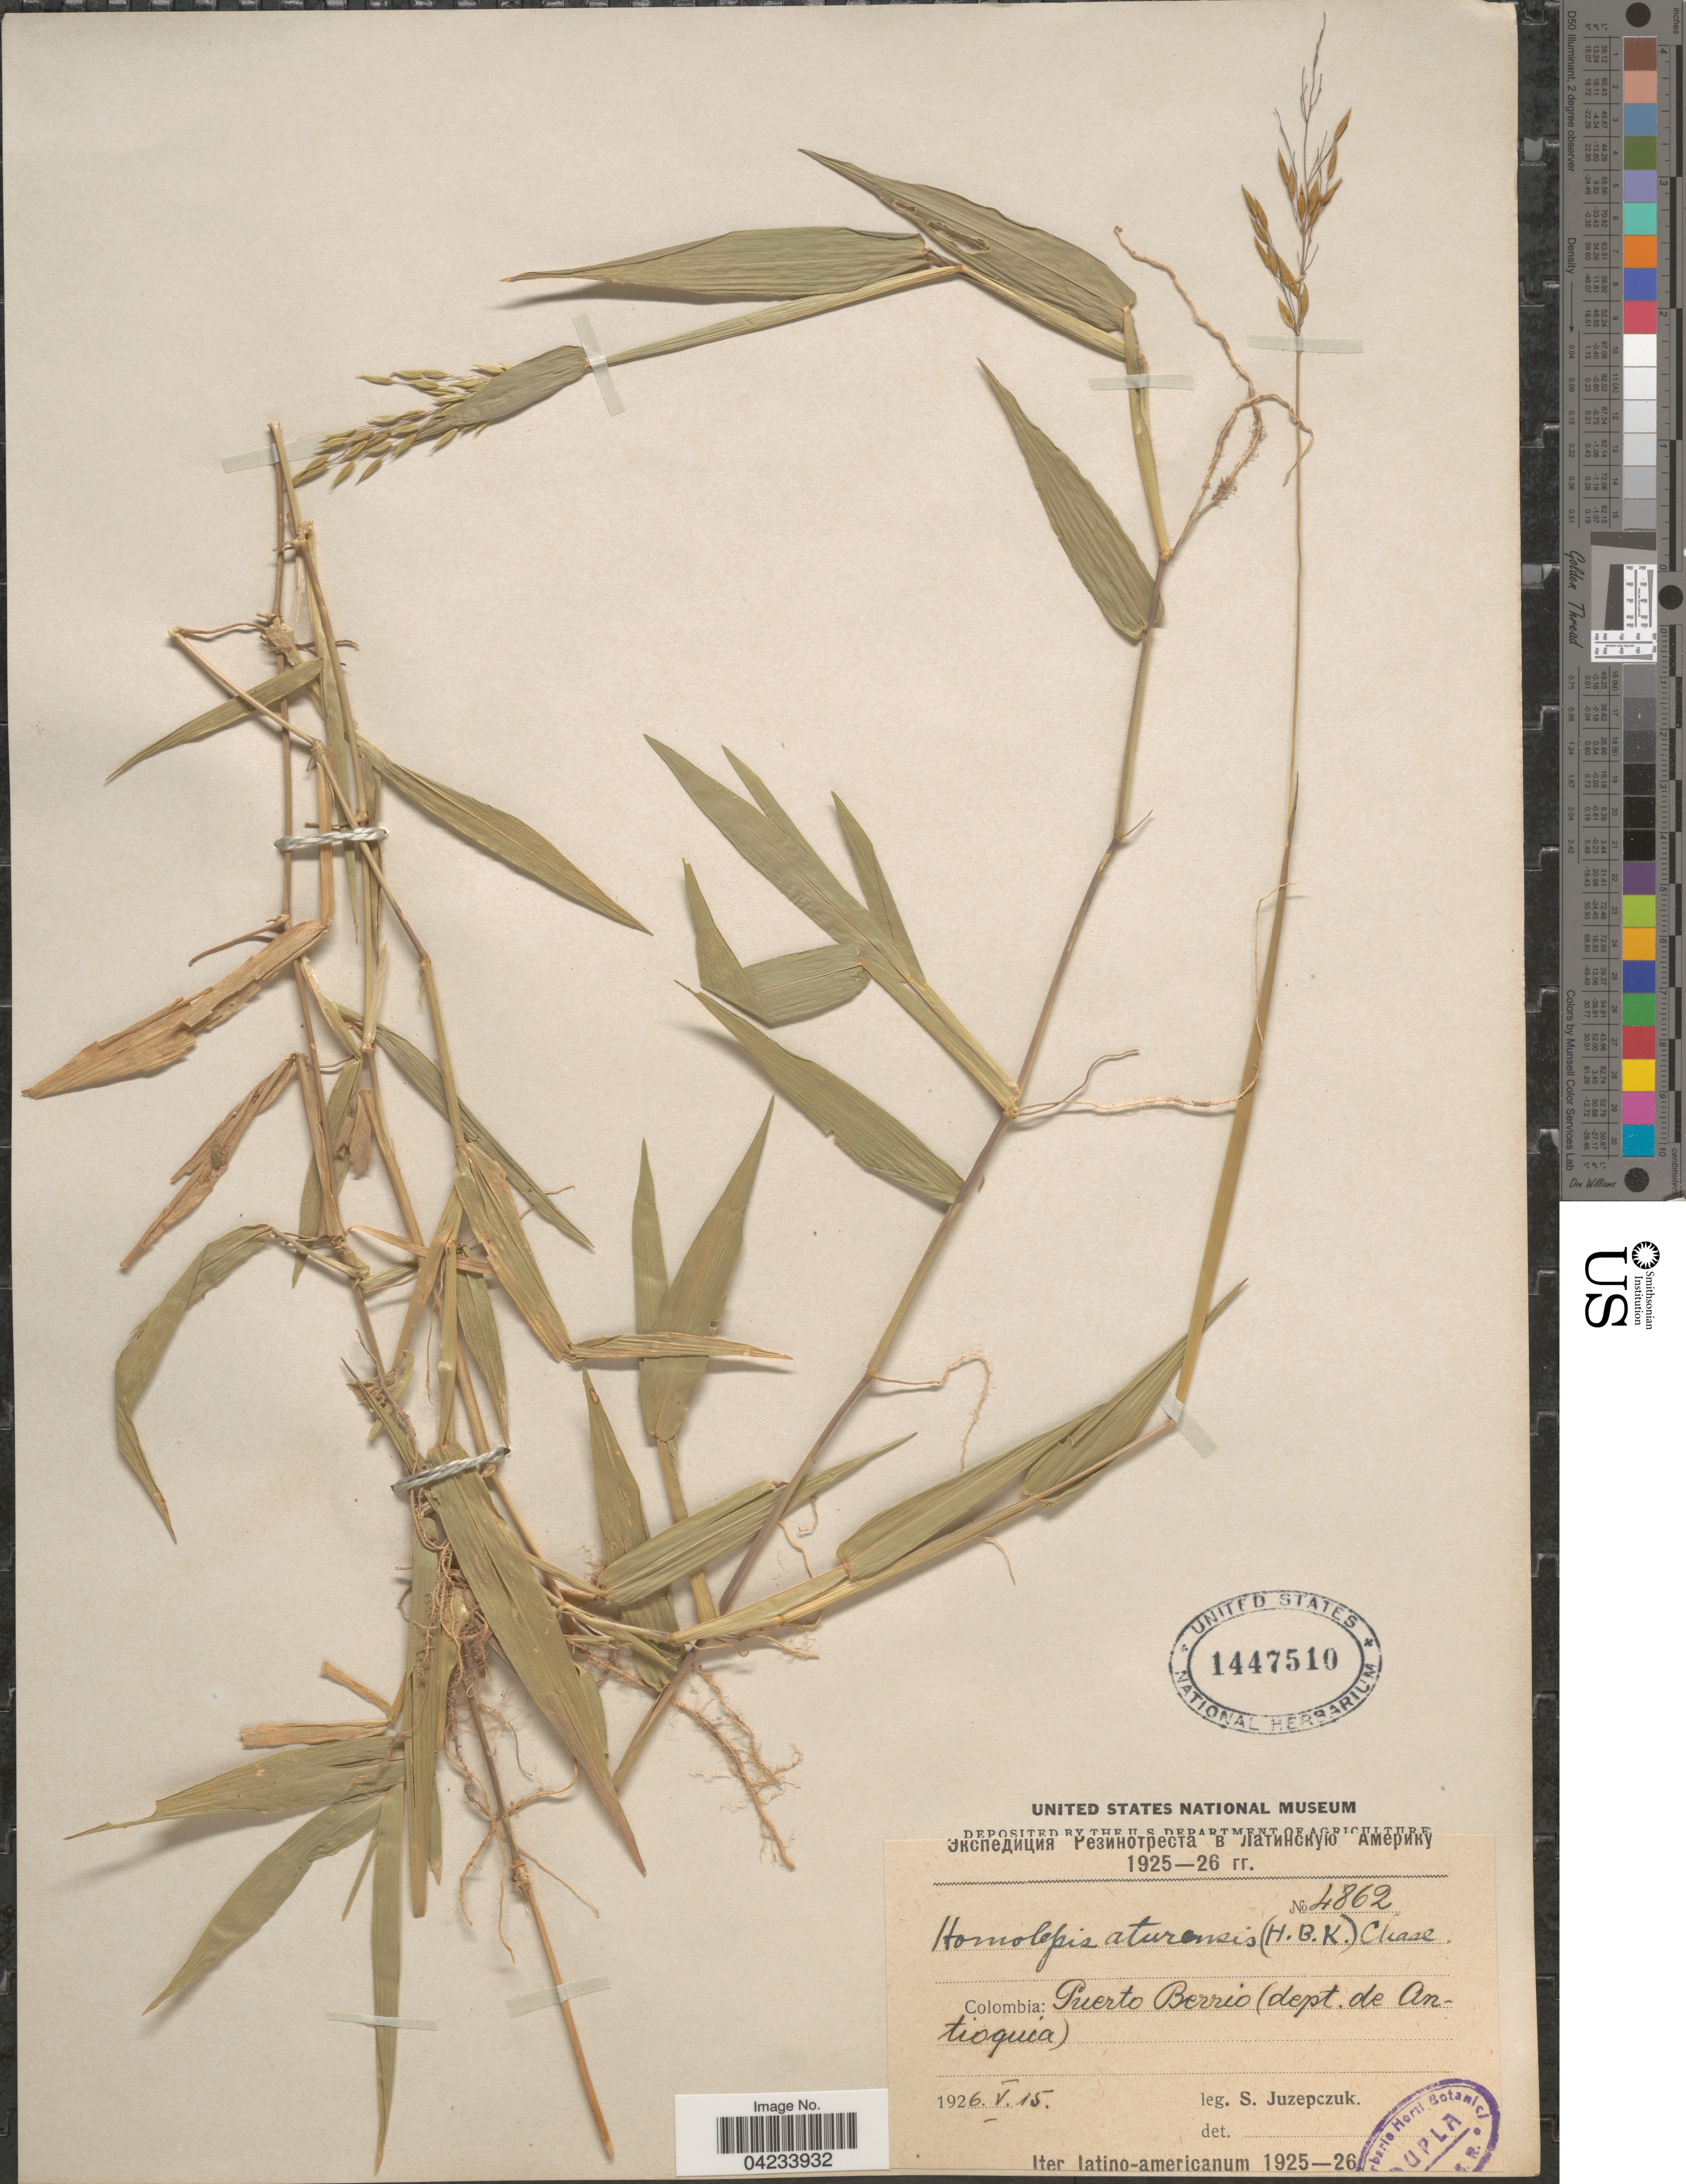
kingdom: Plantae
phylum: Tracheophyta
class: Liliopsida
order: Poales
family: Poaceae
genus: Homolepis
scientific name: Homolepis aturensis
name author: (Kunth) Chase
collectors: S. V. Juzepczuk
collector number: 4862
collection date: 1926-05-15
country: Colombia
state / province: Antioquia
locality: Puerto Berrio (dept. de Antioquia). Iter latino-americanum 1925-26.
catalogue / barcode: US 1447510